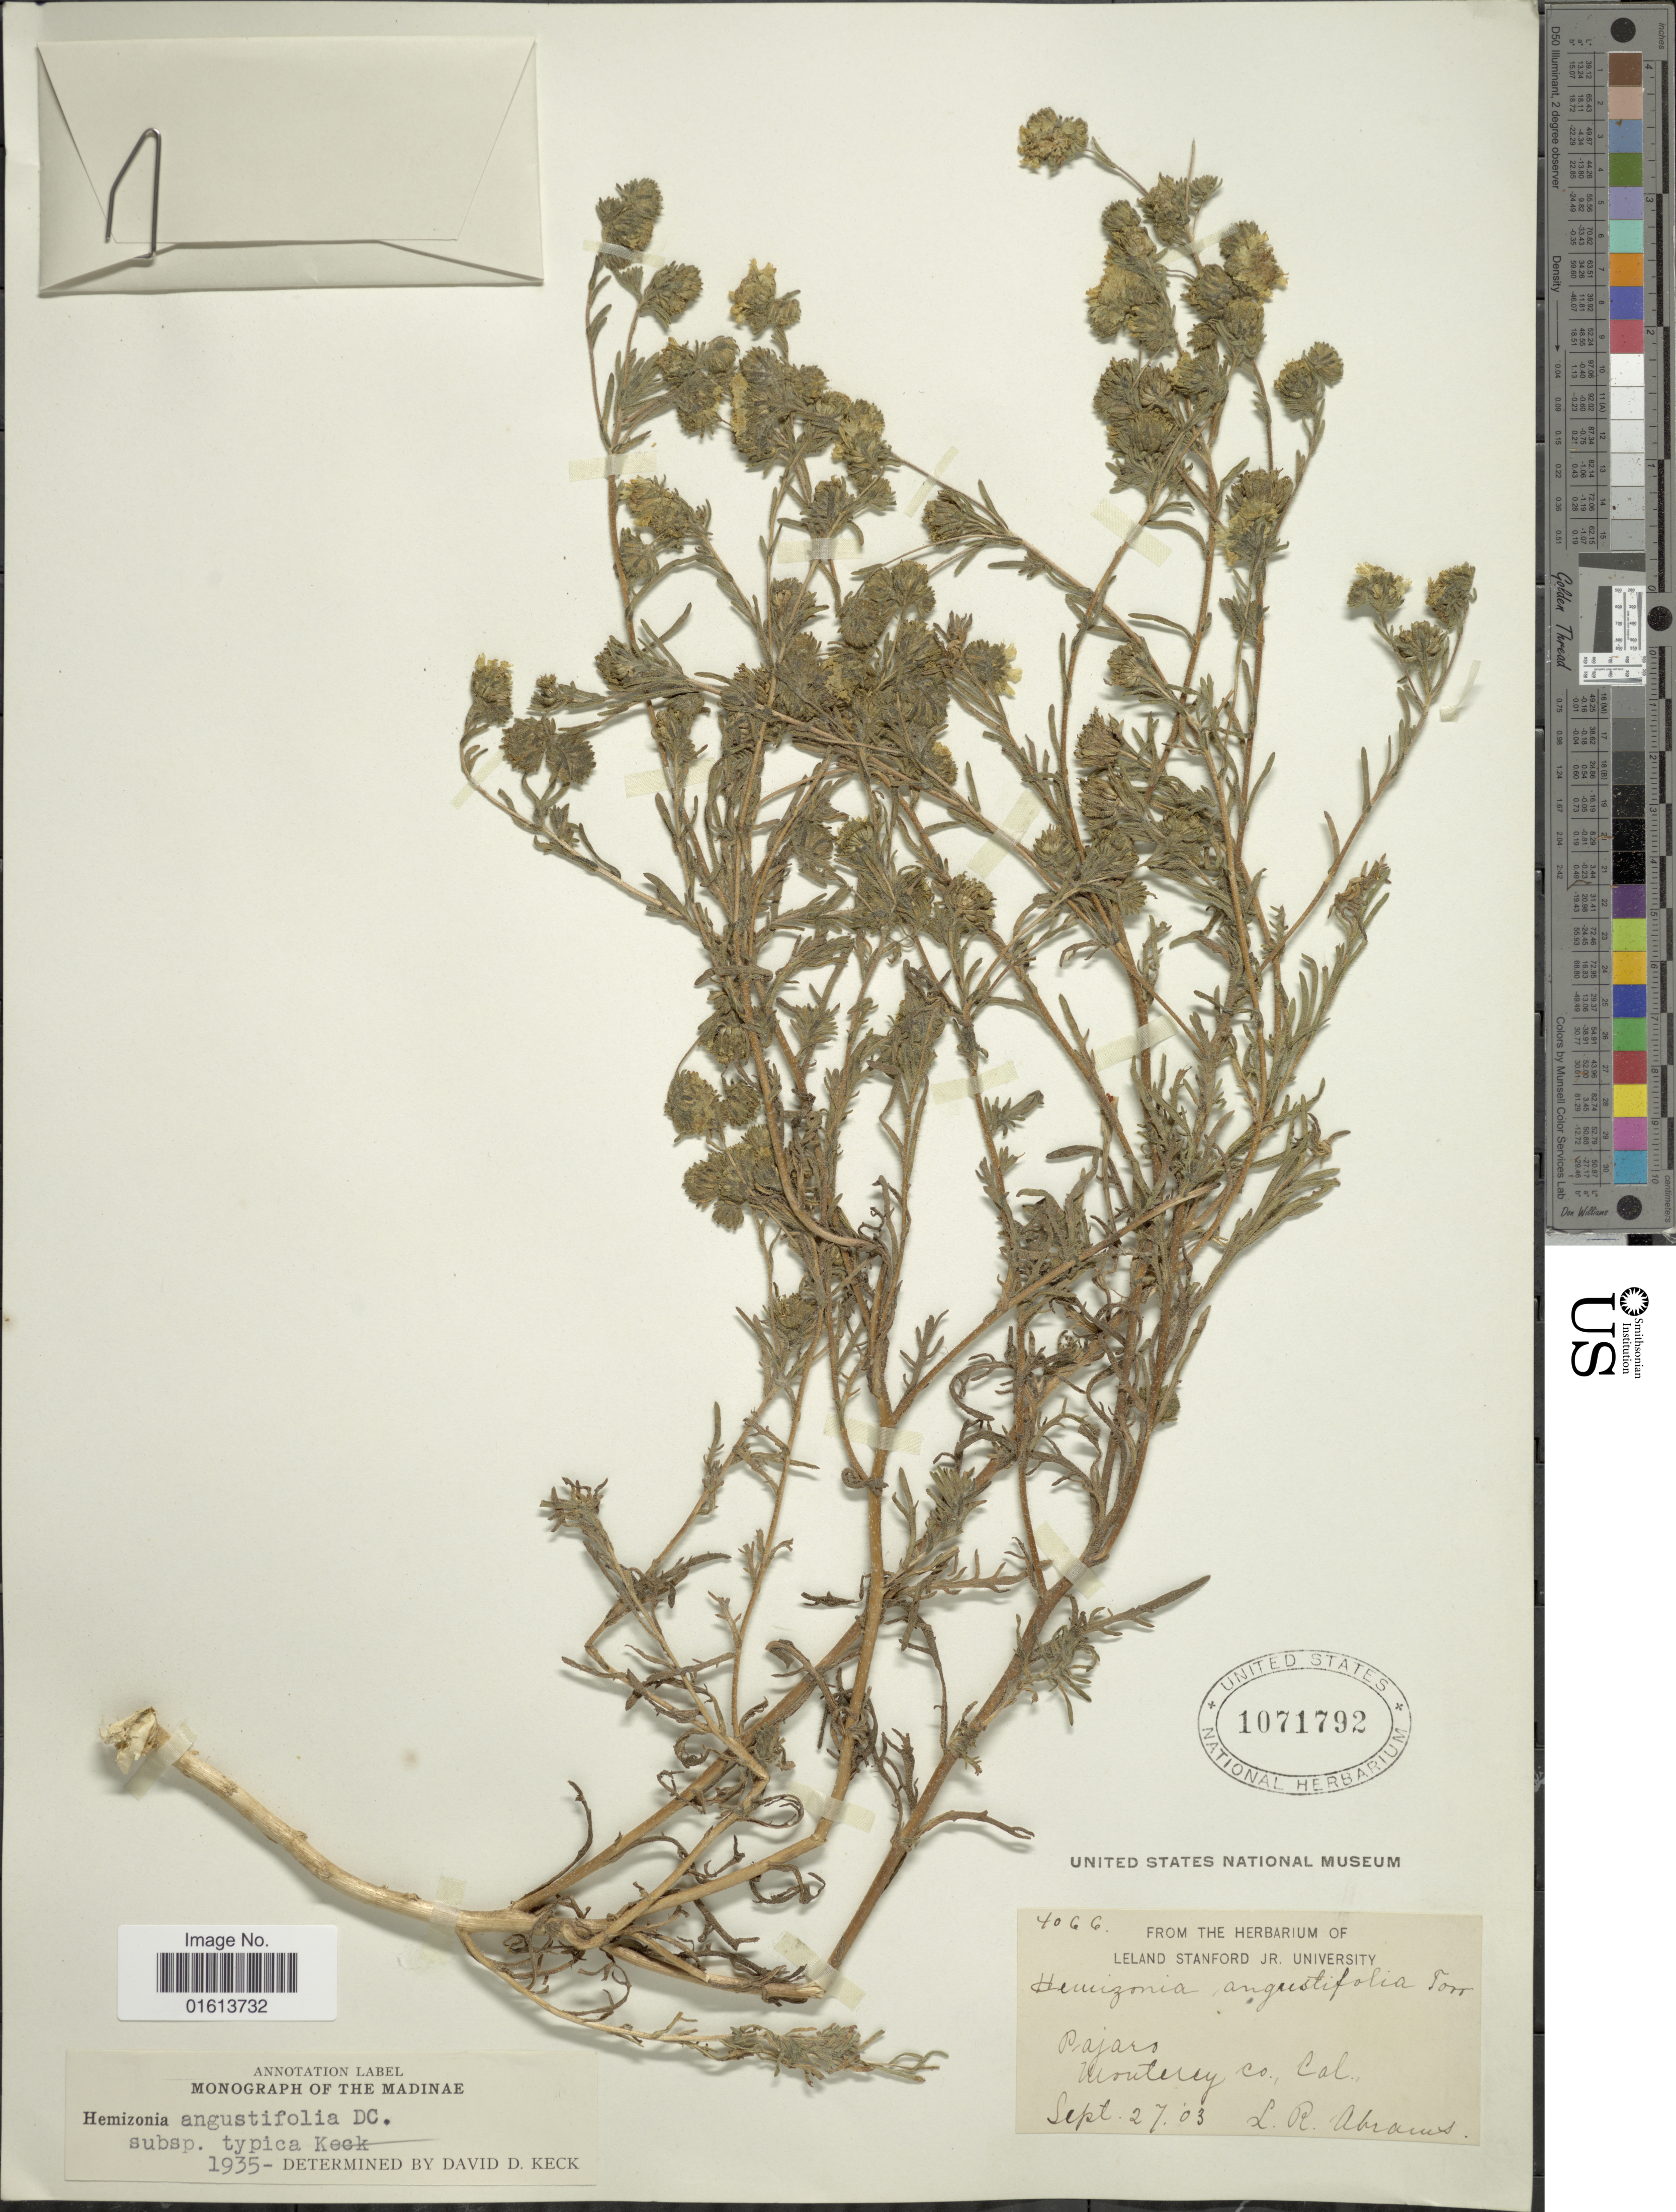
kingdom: Plantae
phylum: Tracheophyta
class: Magnoliopsida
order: Asterales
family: Asteraceae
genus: Deinandra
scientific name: Deinandra corymbosa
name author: (DC.) B.G. Baldwin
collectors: L. Abrams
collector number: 4066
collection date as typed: Transcribed d/m/y: 27/9/3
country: United States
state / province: California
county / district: Monterey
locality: Pajaro, Monterey Co. Cal.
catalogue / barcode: US 107192